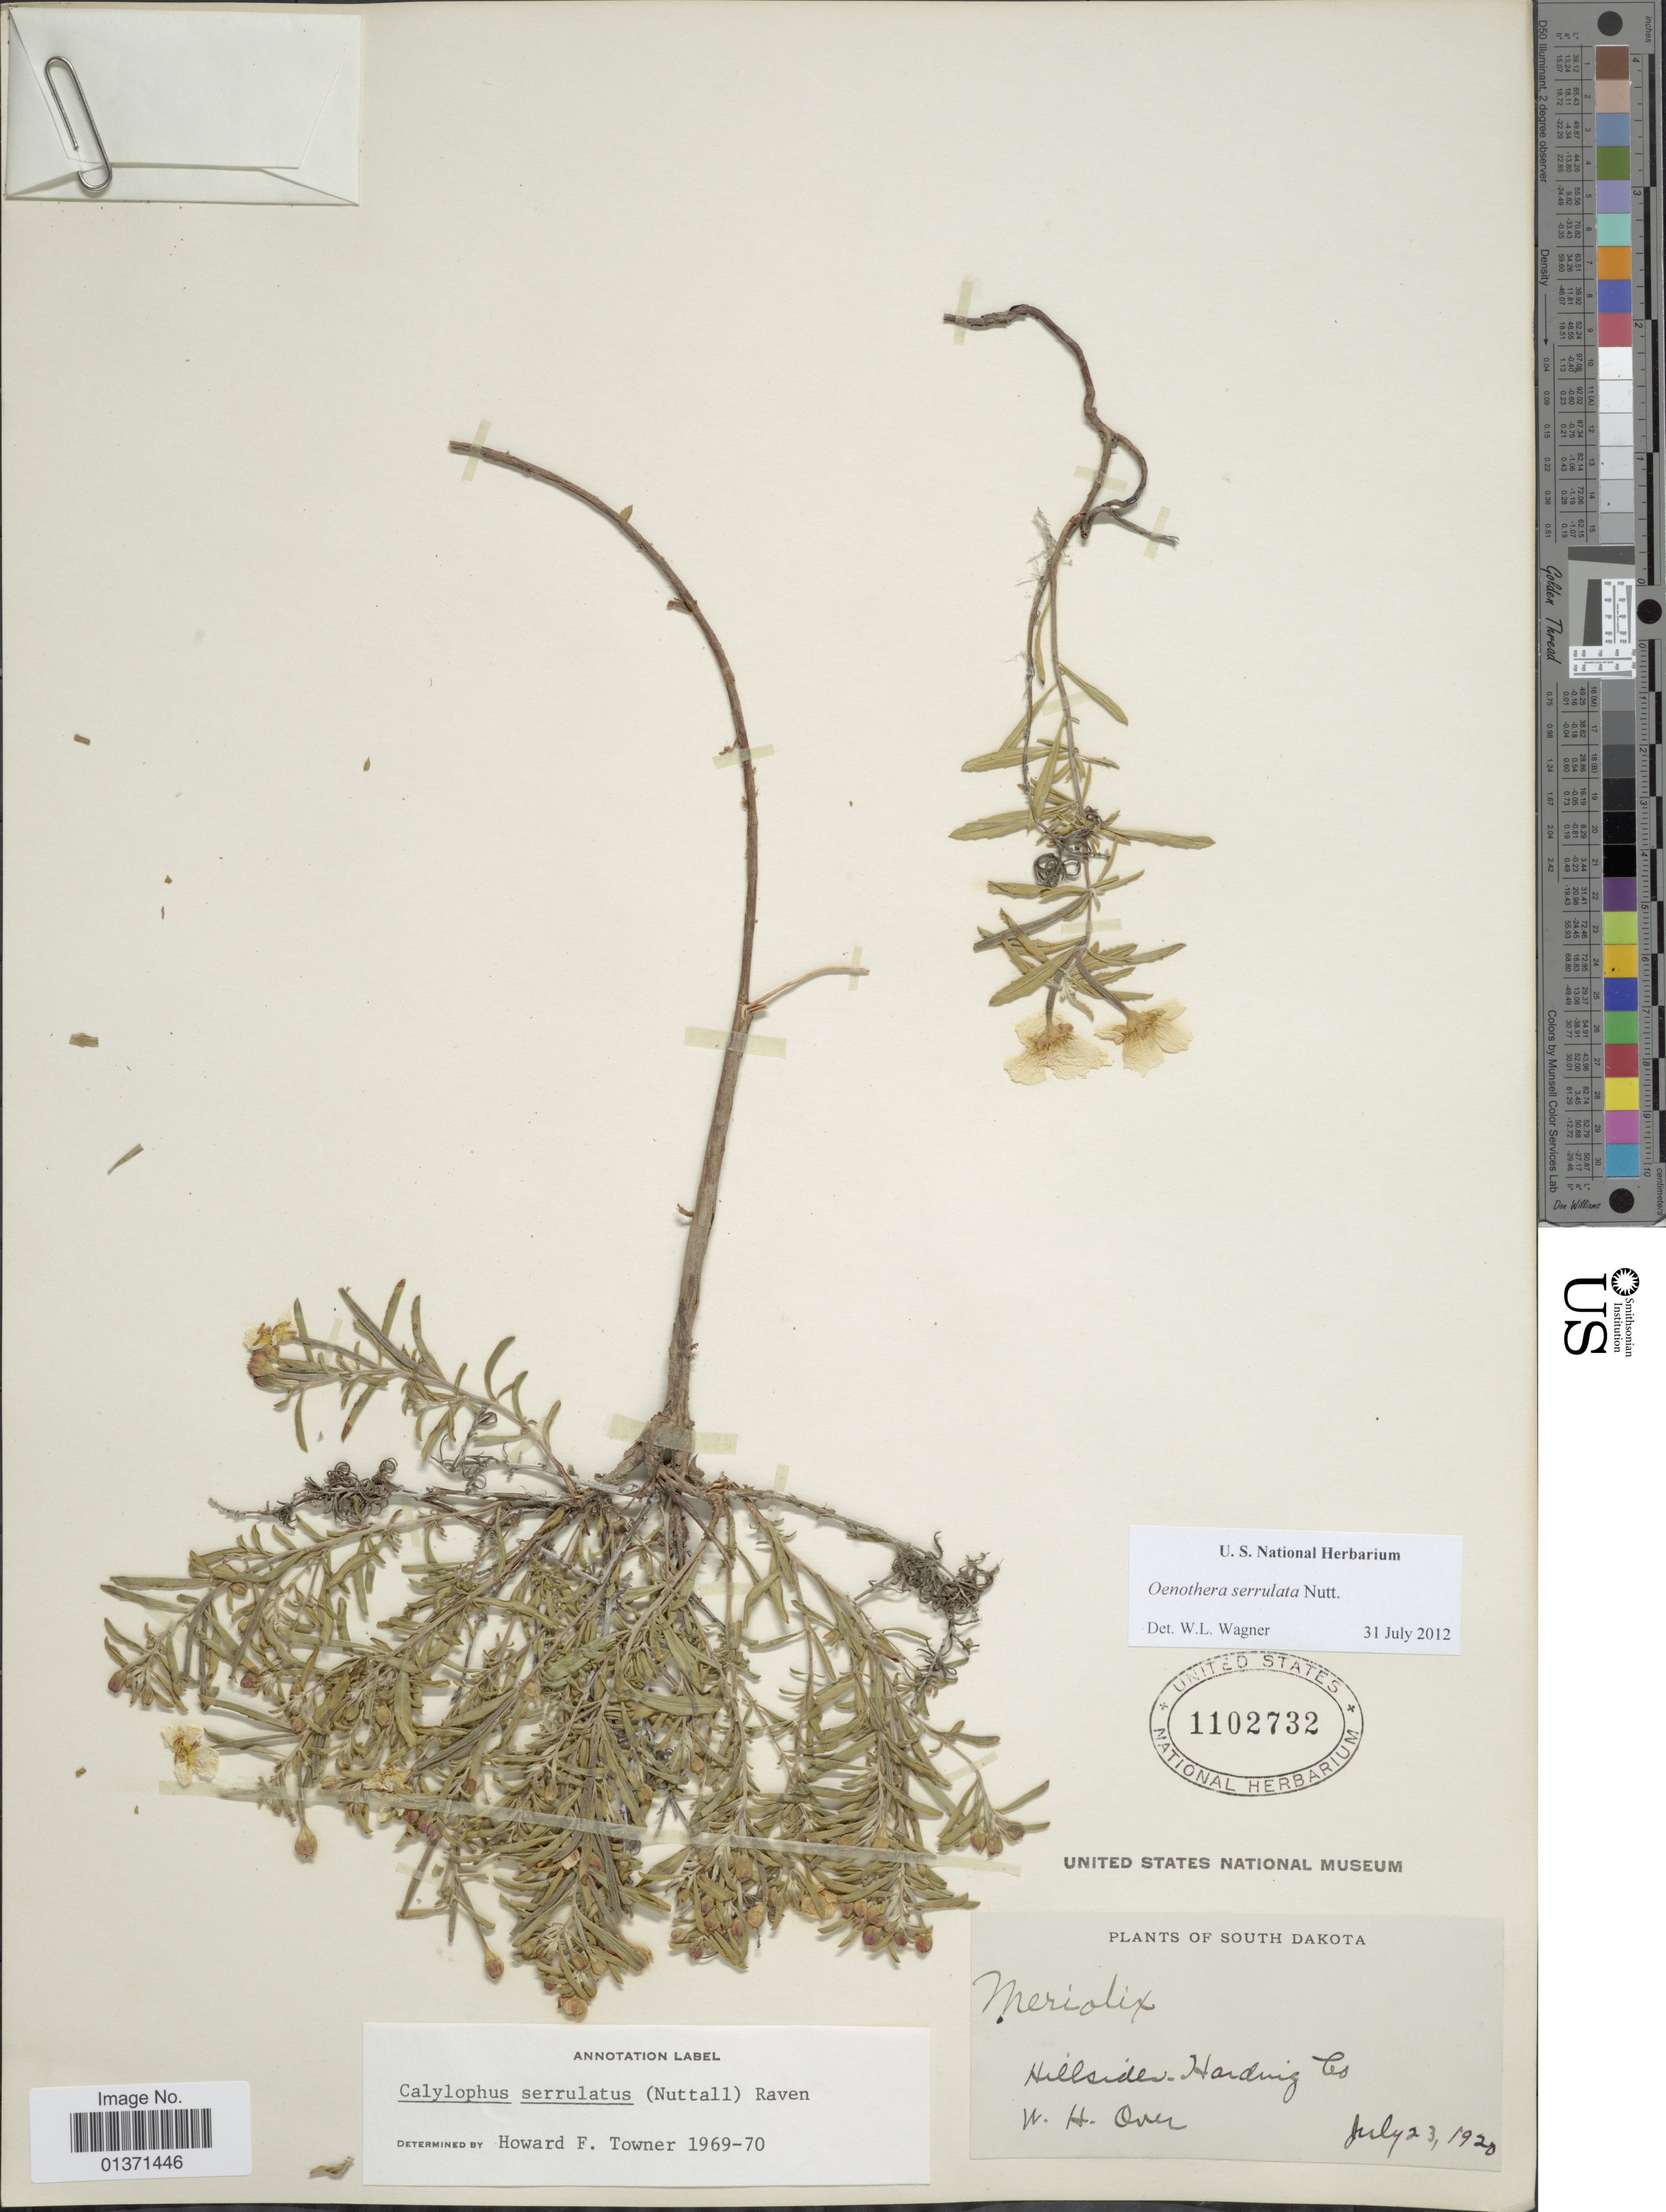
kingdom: Plantae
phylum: Tracheophyta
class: Magnoliopsida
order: Myrtales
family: Onagraceae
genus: Oenothera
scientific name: Oenothera serrulata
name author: Nutt.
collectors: W. Over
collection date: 1920-07-23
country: United States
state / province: South Dakota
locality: Hillsides, Harding Co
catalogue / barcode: US 1102732